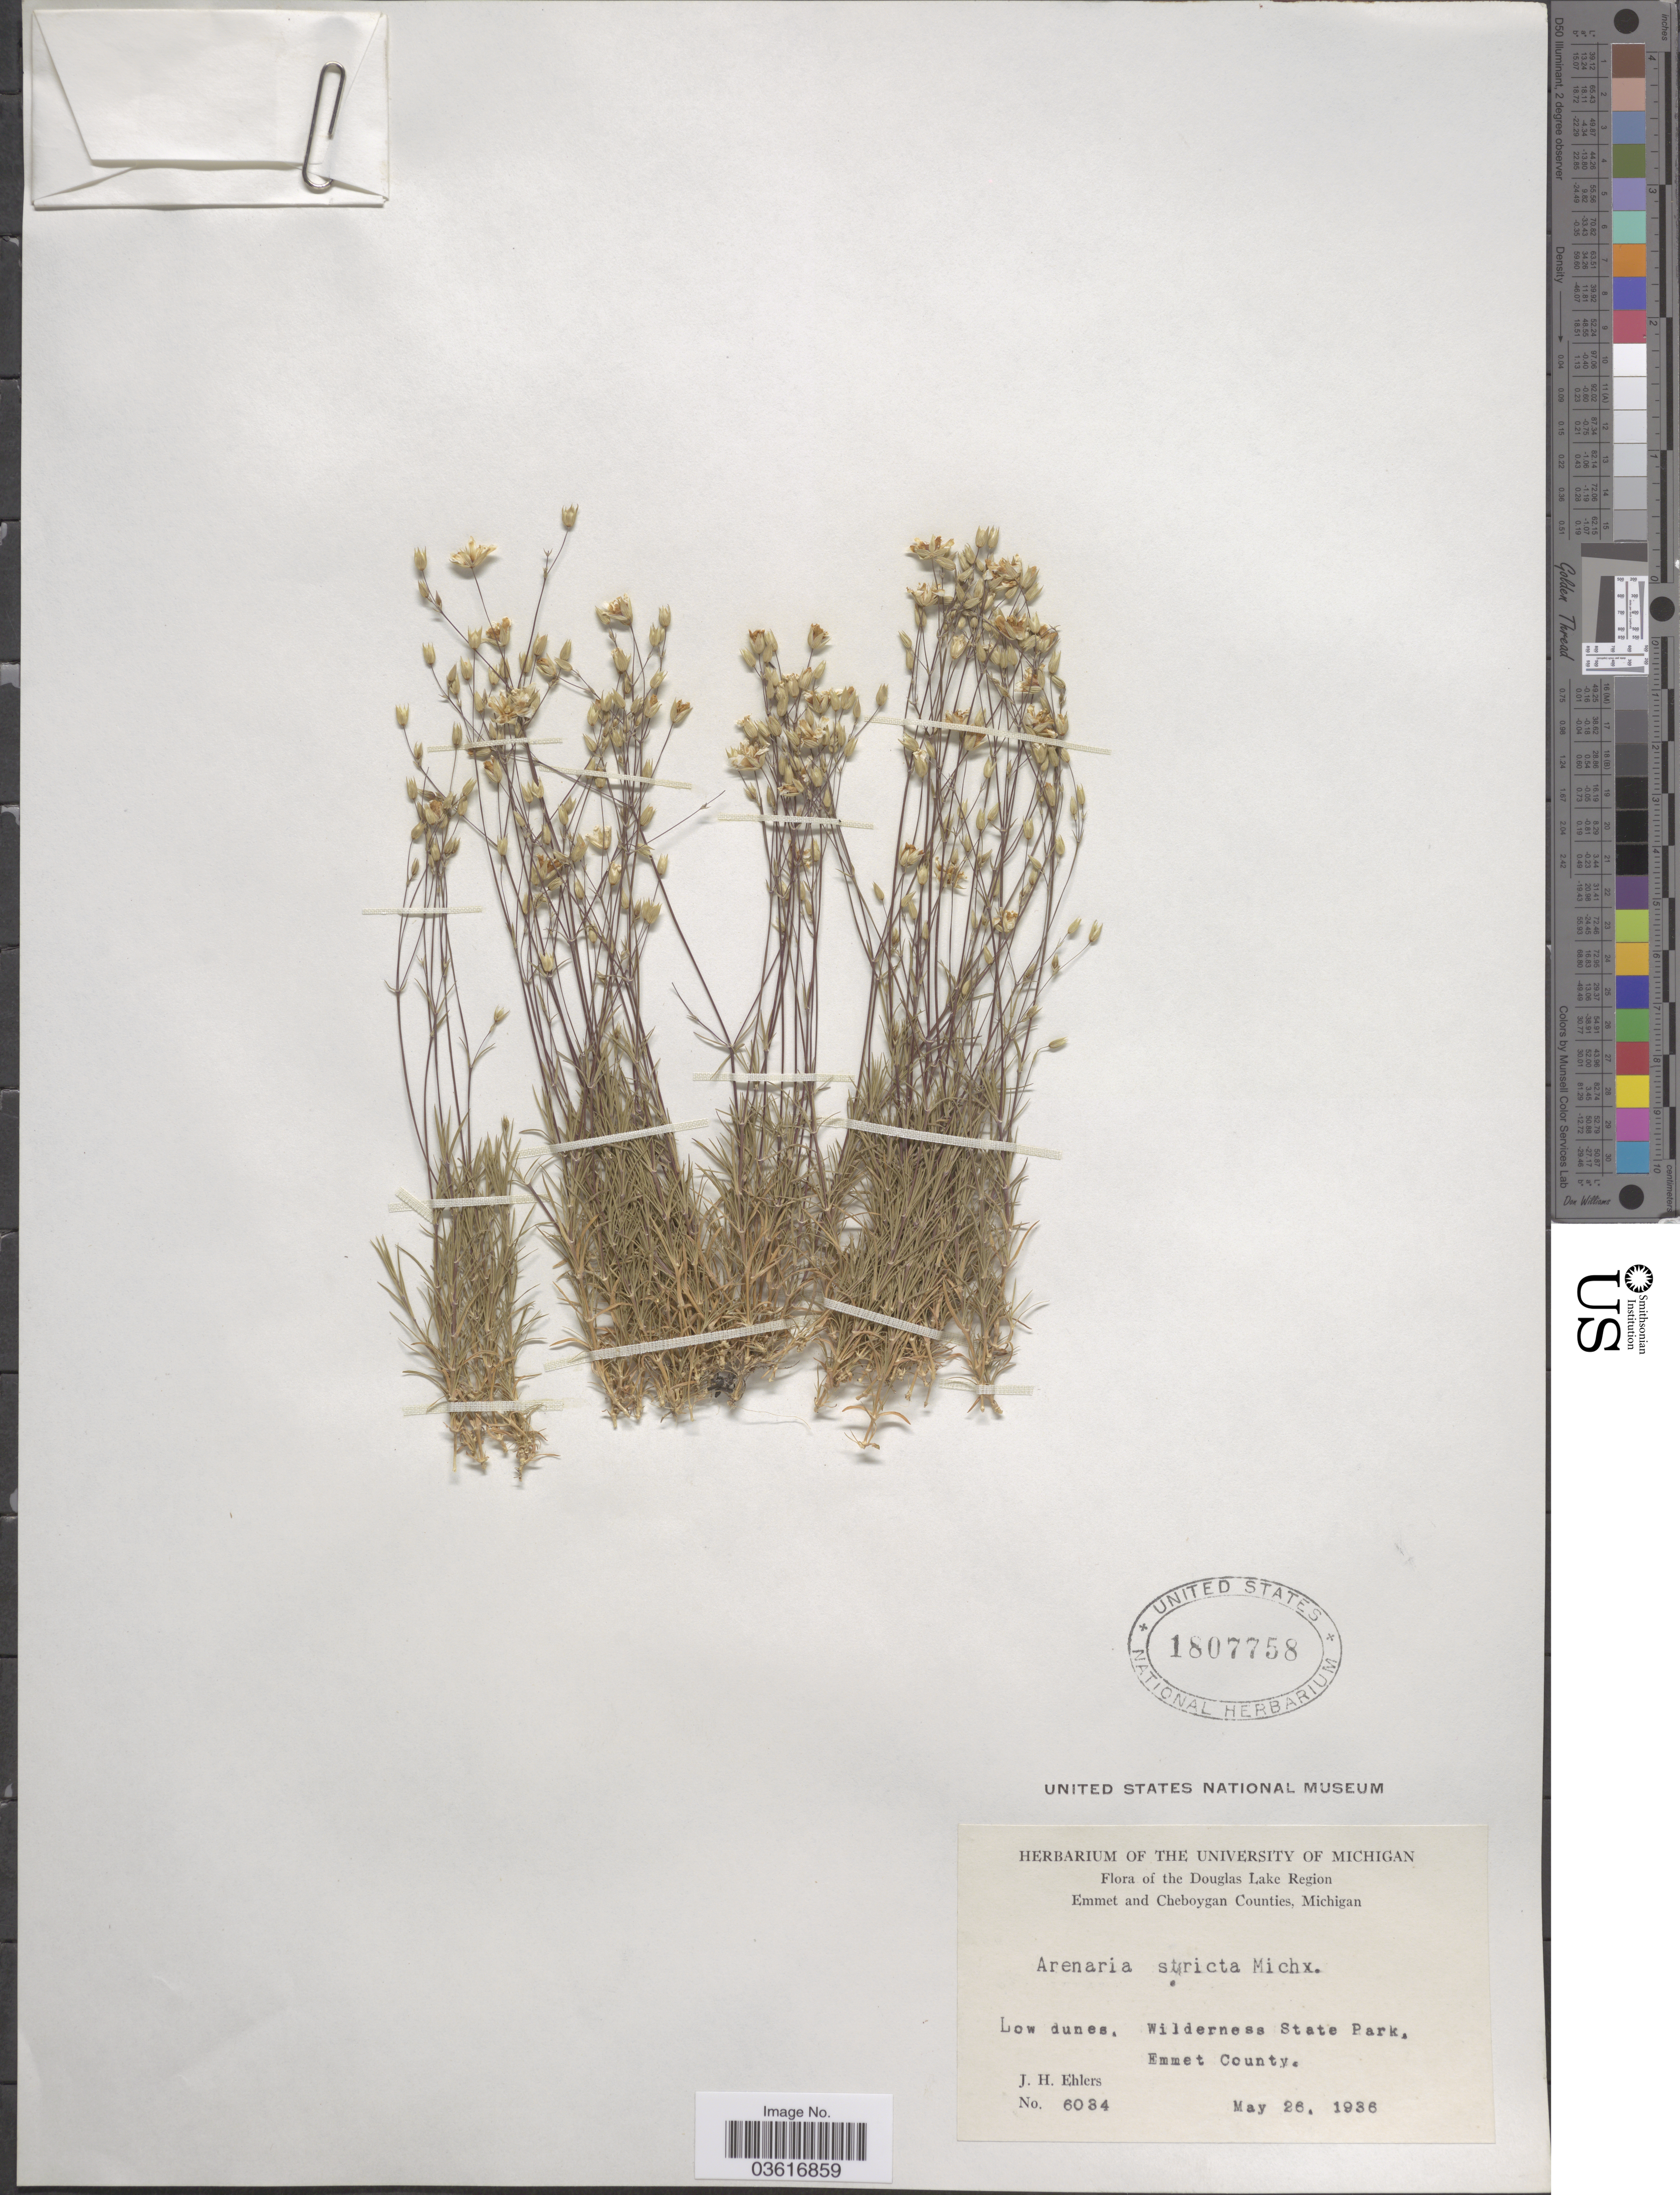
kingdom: Plantae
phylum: Tracheophyta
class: Magnoliopsida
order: Caryophyllales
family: Caryophyllaceae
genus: Minuartia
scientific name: Minuartia stricta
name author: (Sw.) Hiern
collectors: J. H. Ehlers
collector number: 6034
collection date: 1936-05-26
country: United States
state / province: Michigan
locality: Douglas Lake Region. Wilderness State Park, Emmet County.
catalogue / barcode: US 1807758